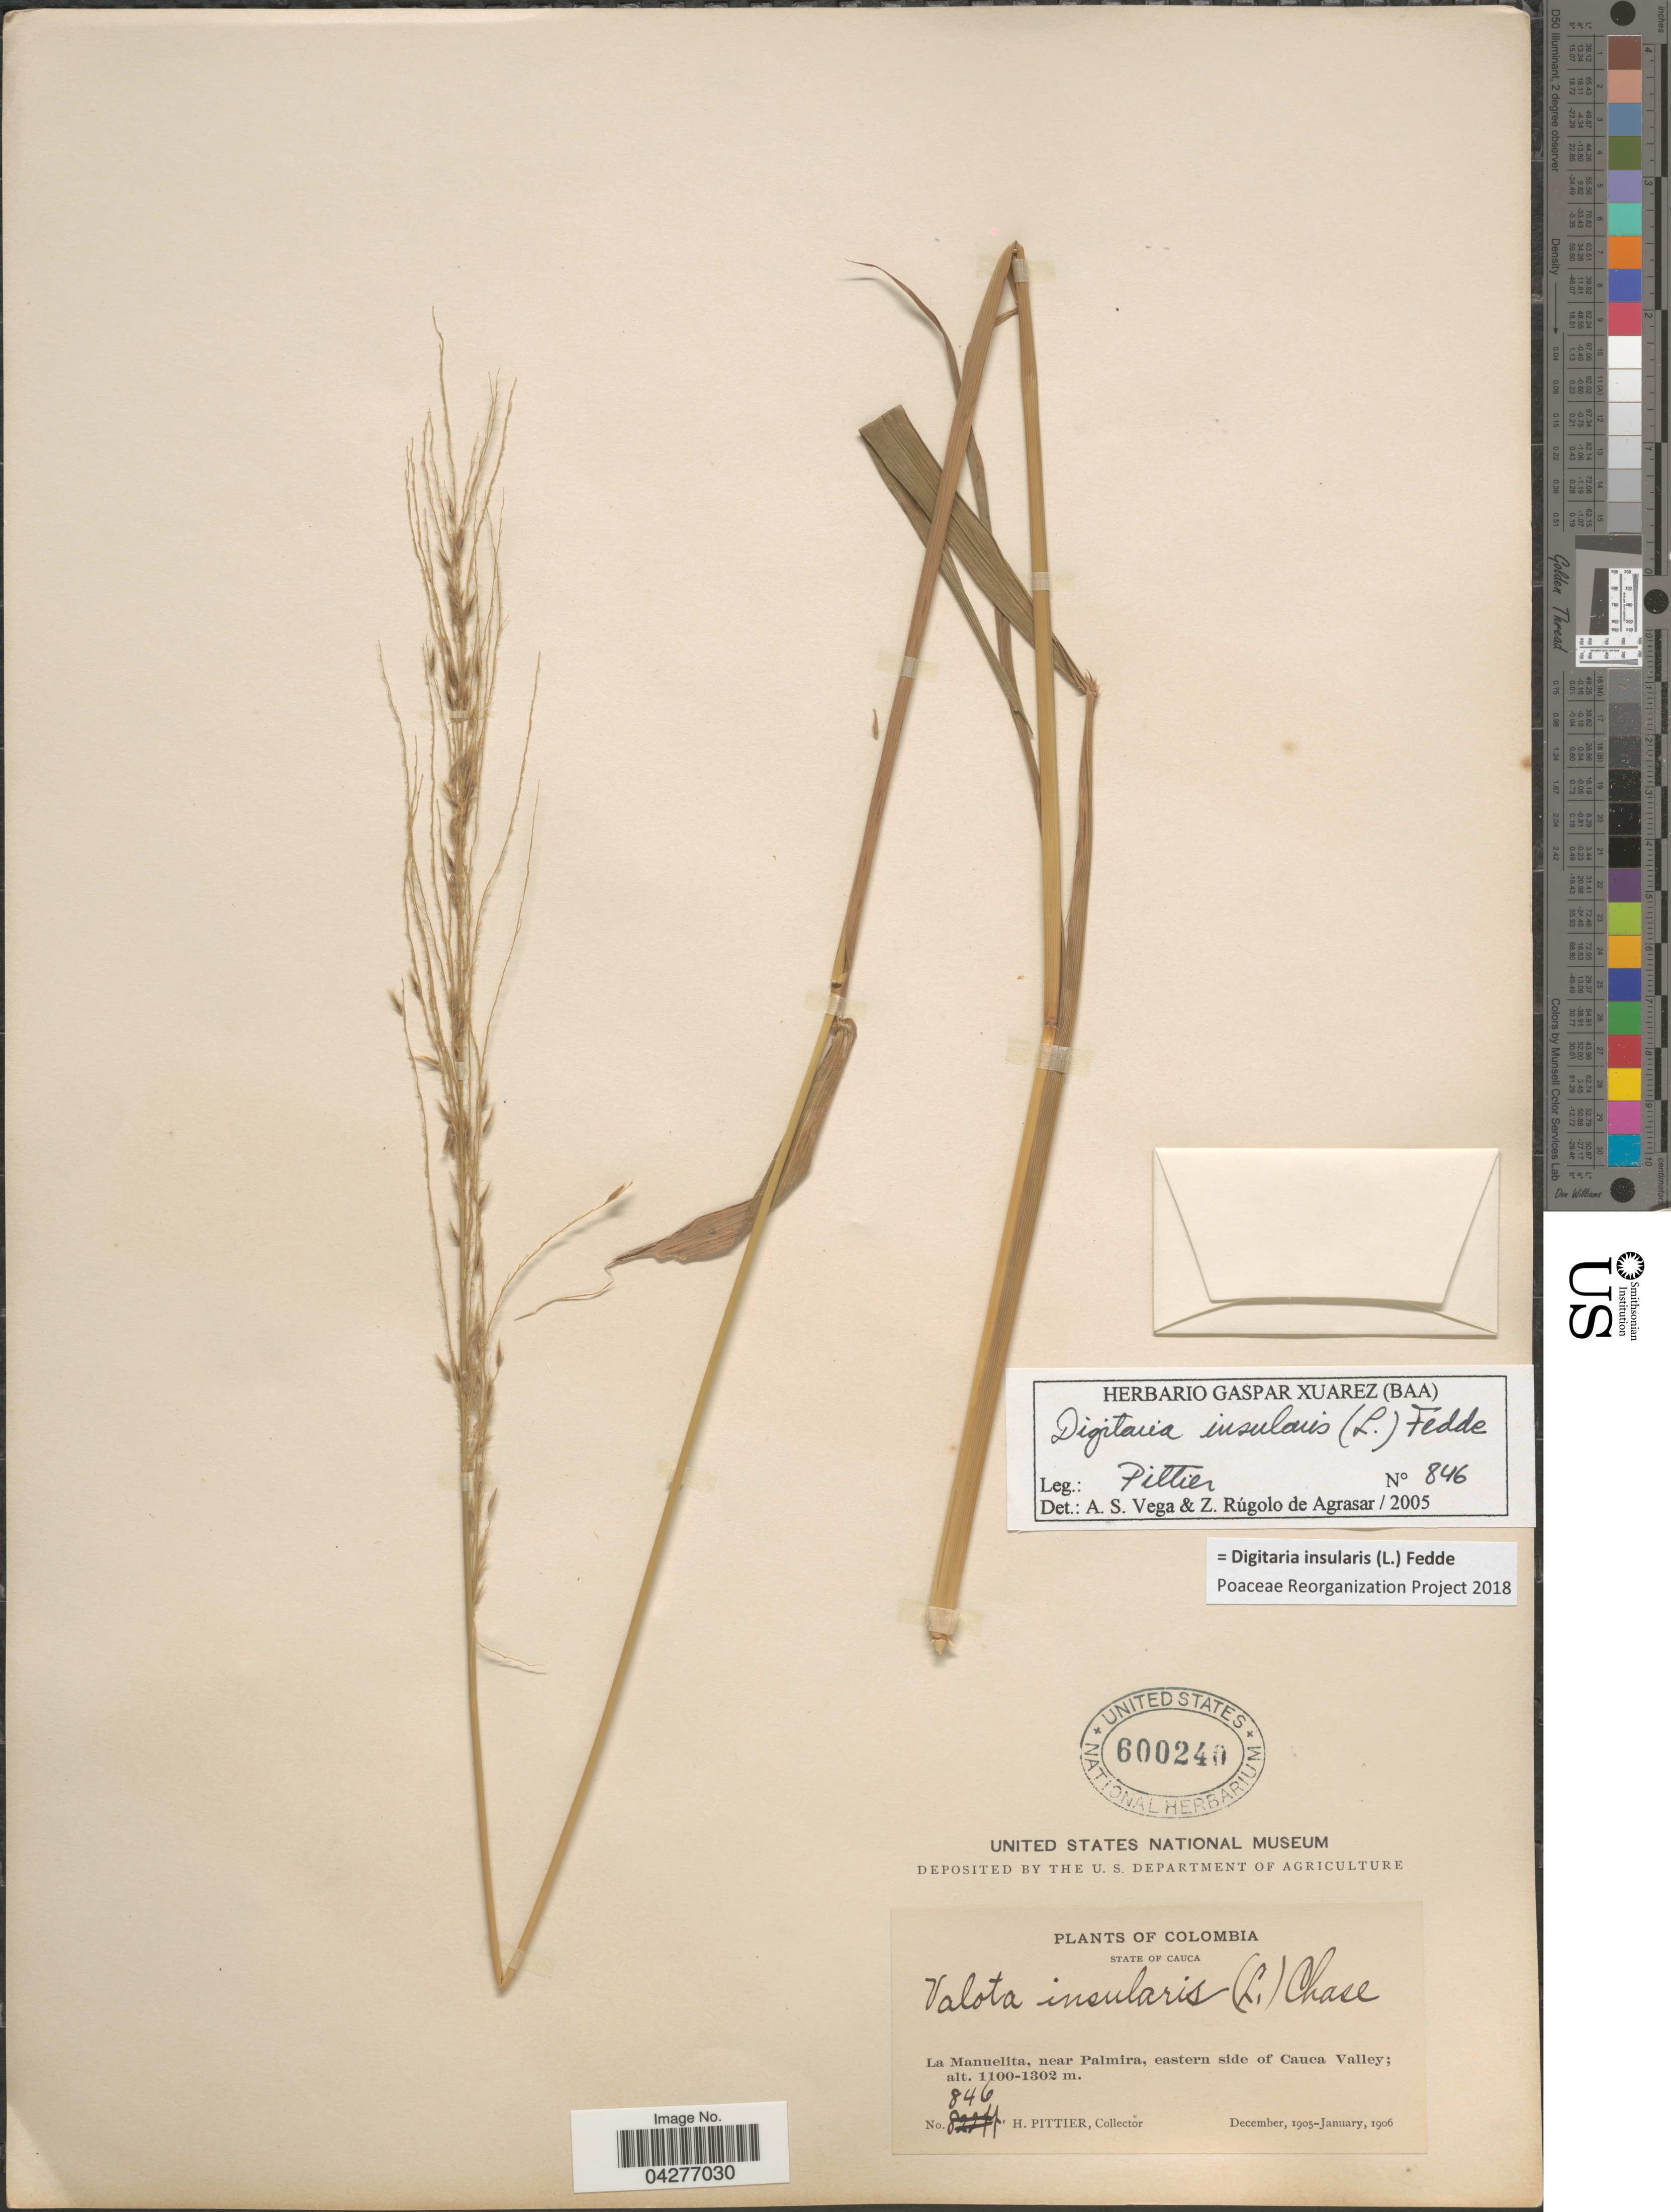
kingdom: Plantae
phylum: Tracheophyta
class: Liliopsida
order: Poales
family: Poaceae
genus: Digitaria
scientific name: Digitaria insularis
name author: (L.) Fedde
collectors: H. F. Pittier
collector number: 846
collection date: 1905-12/1906-01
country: Colombia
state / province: Cauca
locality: La Manuelita, near Palmira, eastern side of Cauca Valley.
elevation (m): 1100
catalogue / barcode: US 600240